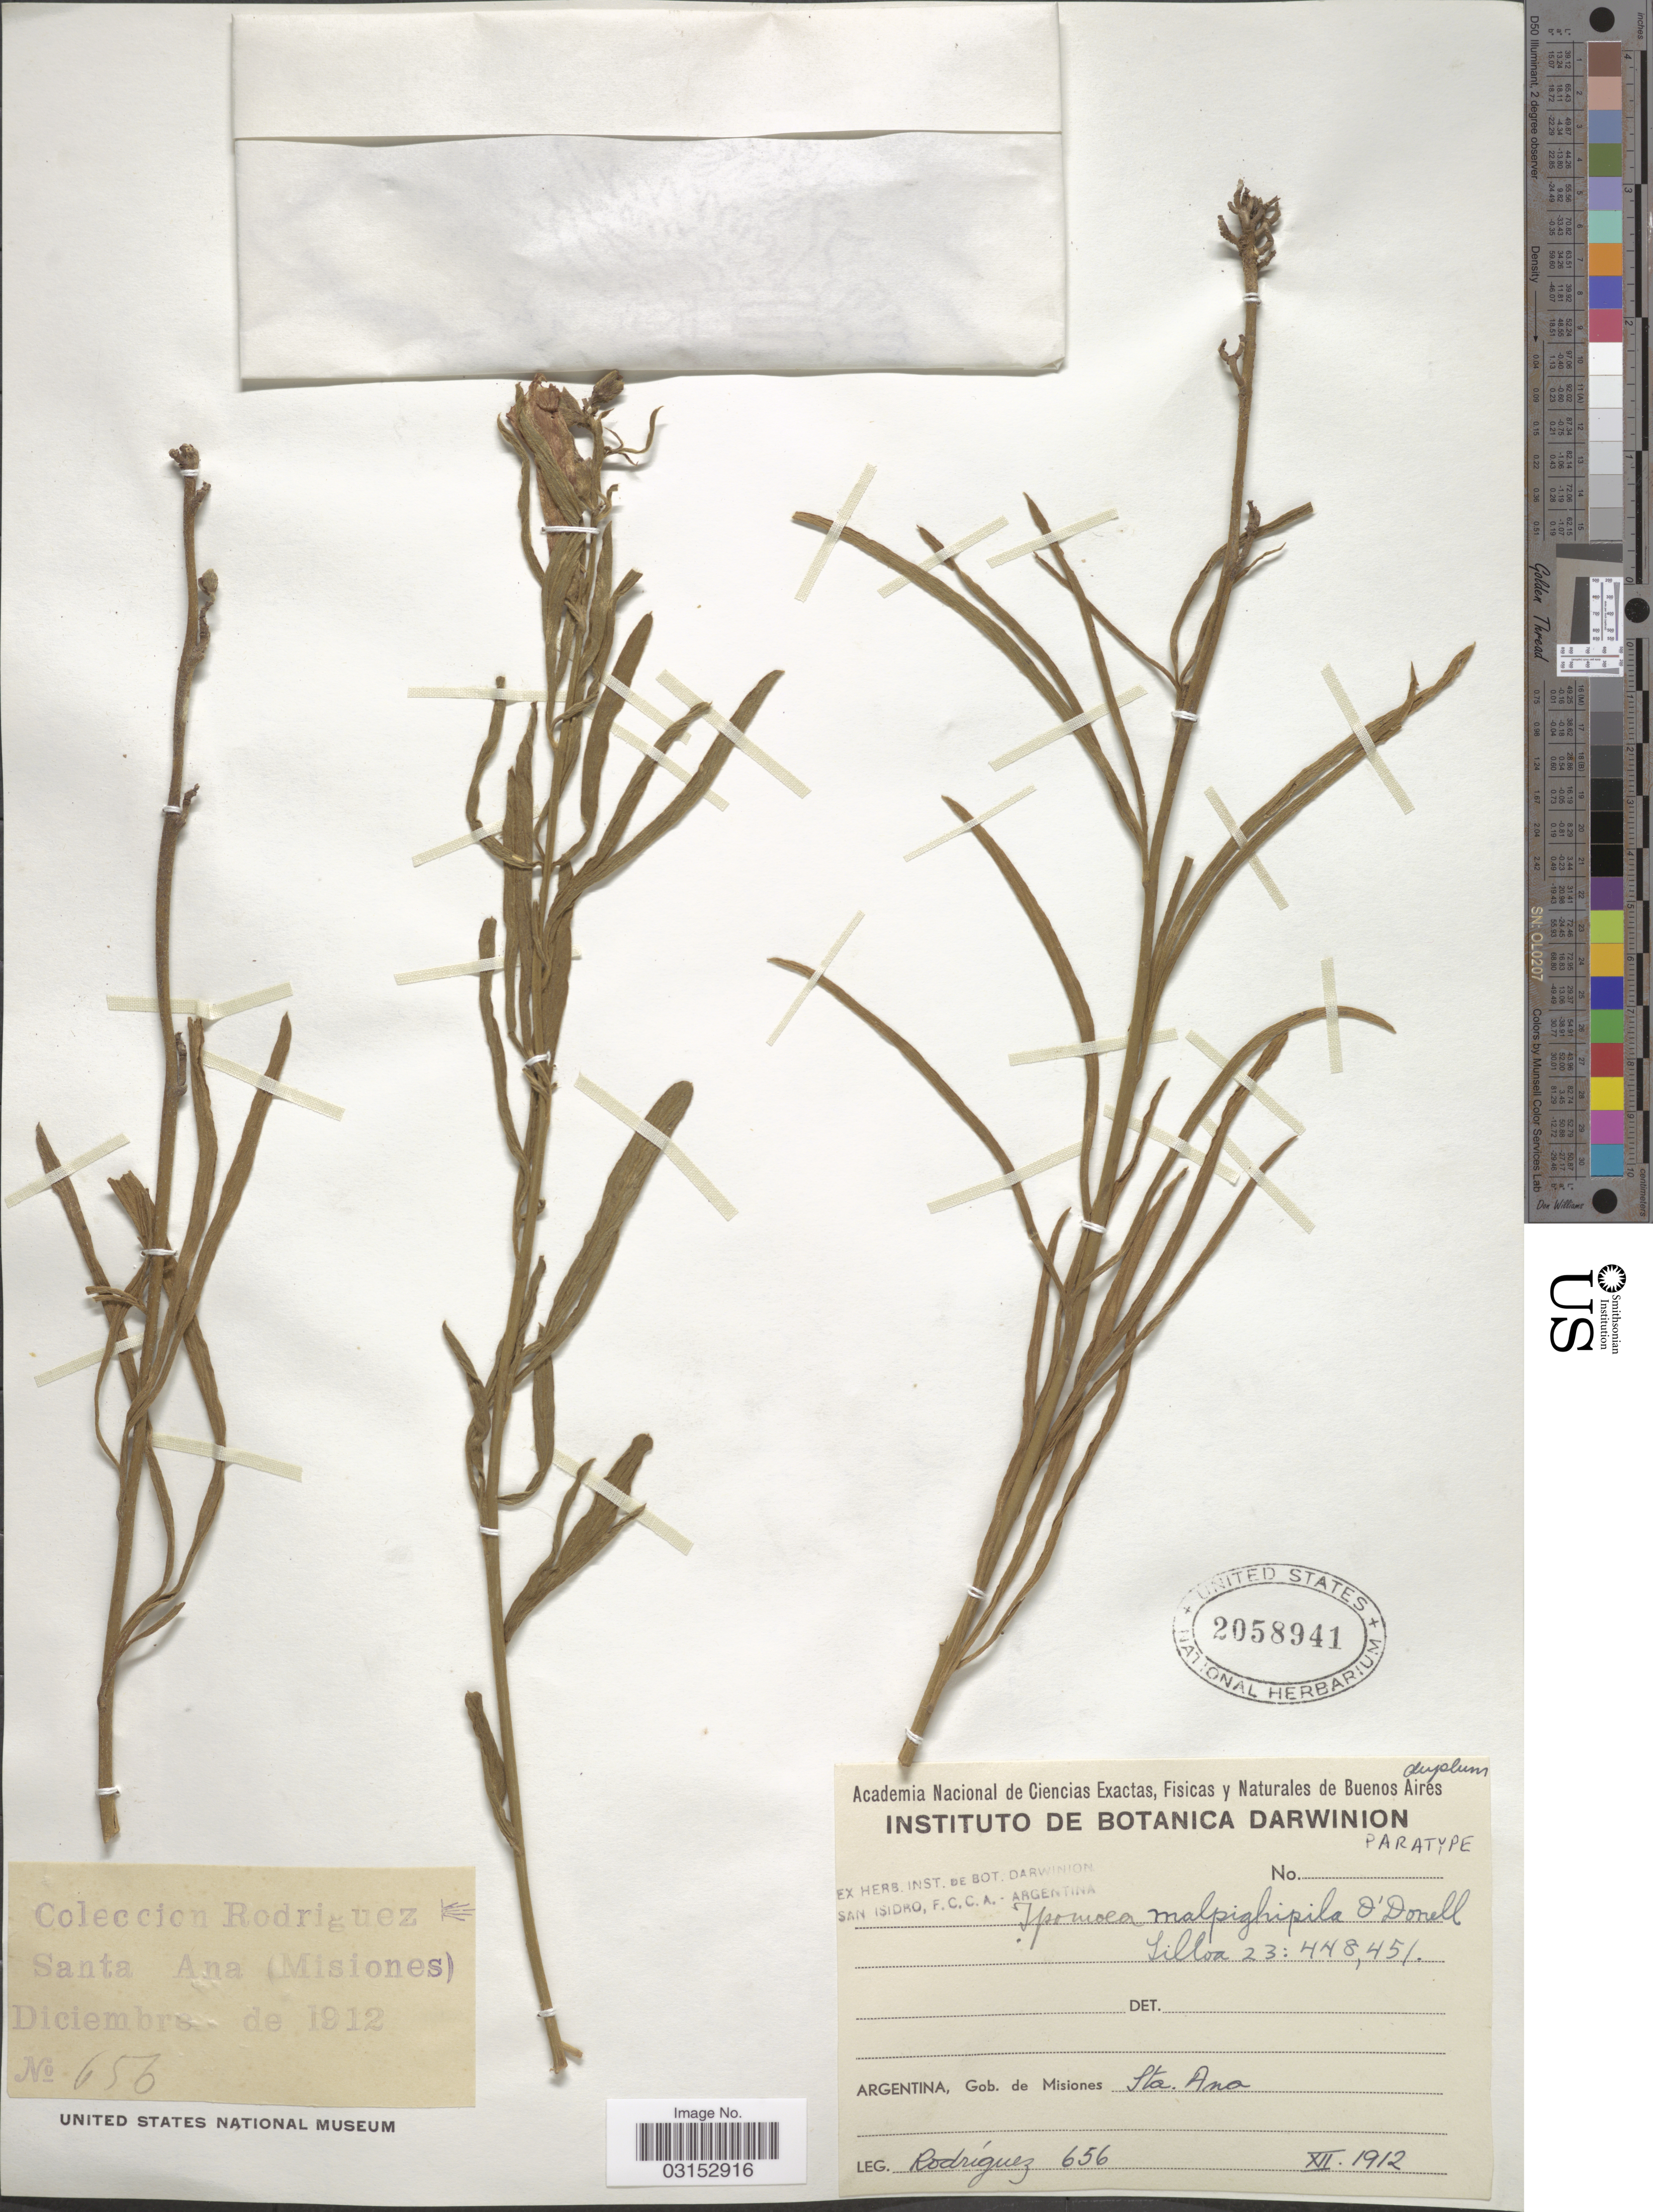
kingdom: Plantae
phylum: Tracheophyta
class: Magnoliopsida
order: Solanales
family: Convolvulaceae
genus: Ipomoea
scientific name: Ipomoea malpighipila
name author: O'Donell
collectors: Rodriguez, --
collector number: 656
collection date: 1912-12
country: Argentina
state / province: Misiones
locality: Gob. de Misiones. Sta. Ana.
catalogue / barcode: US 2058941